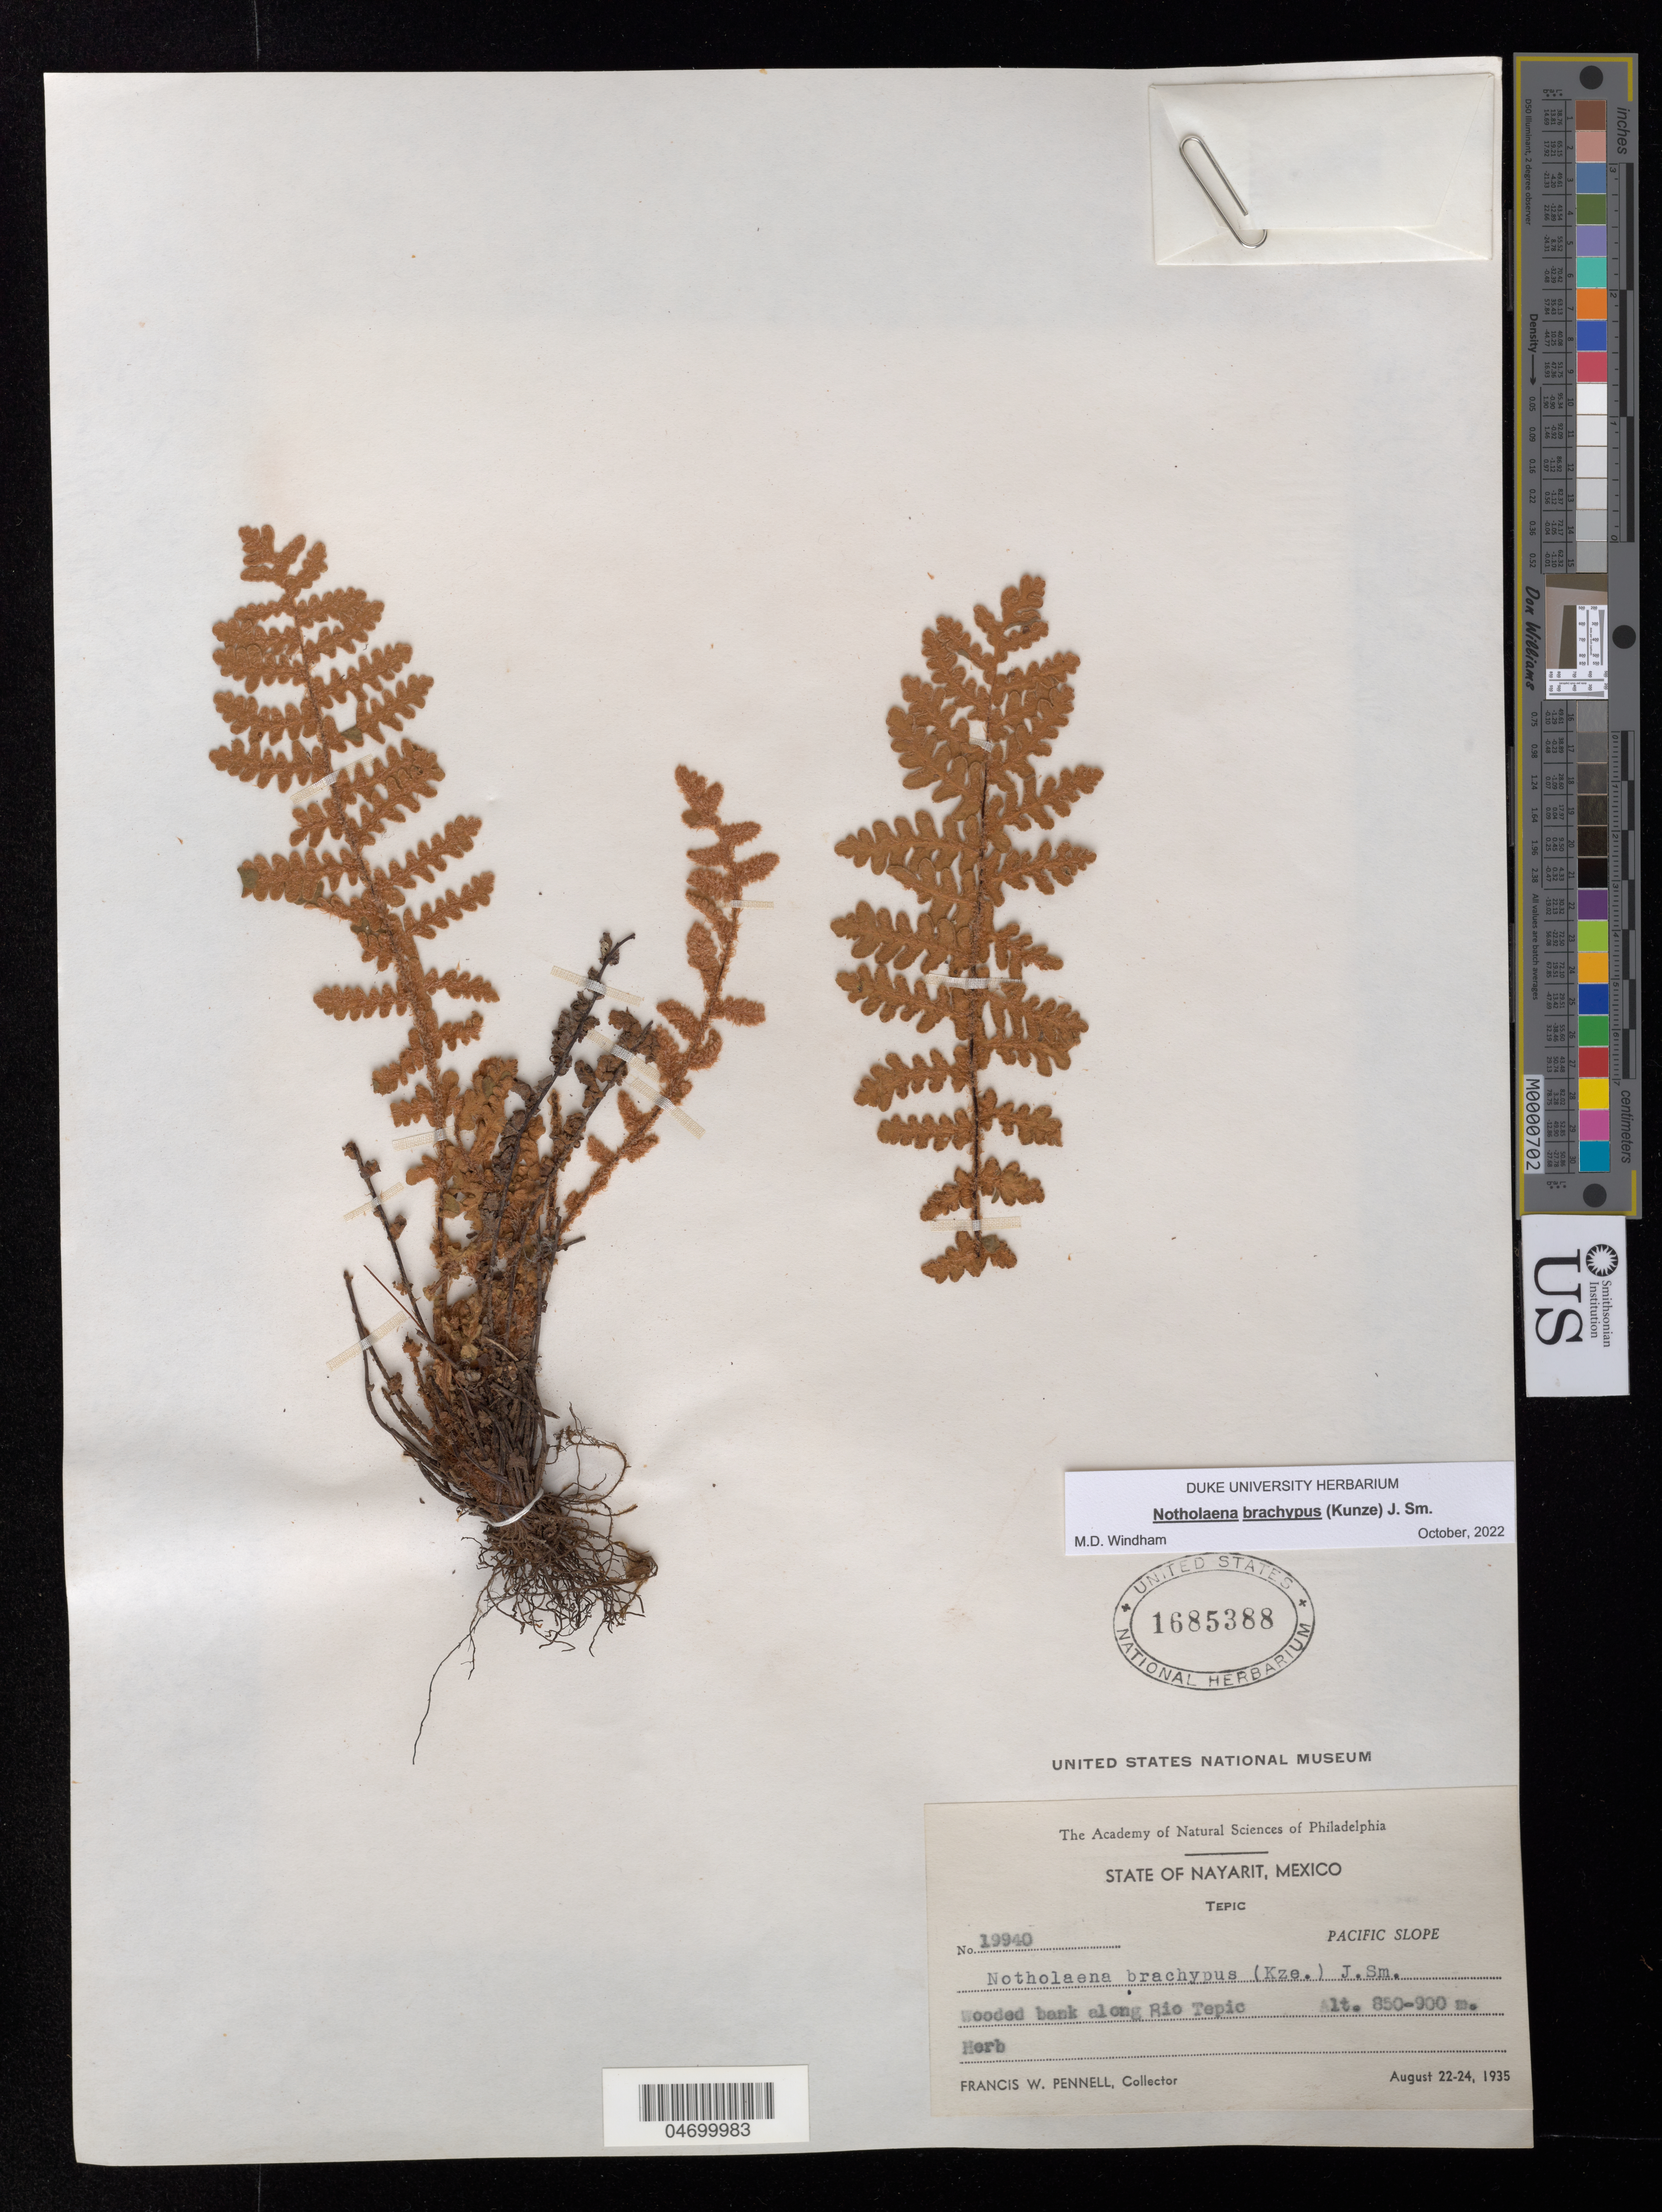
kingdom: Plantae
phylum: Tracheophyta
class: Polypodiopsida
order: Polypodiales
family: Pteridaceae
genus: Notholaena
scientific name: Notholaena brachypus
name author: (Kunze) J. Sm.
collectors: F. W. Pennell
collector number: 19940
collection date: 1935-08-22/1935-08-24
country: Mexico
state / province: Nayarit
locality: Tepic. Wooded bank along Rio Tepic.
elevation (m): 850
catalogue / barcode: US 1685388